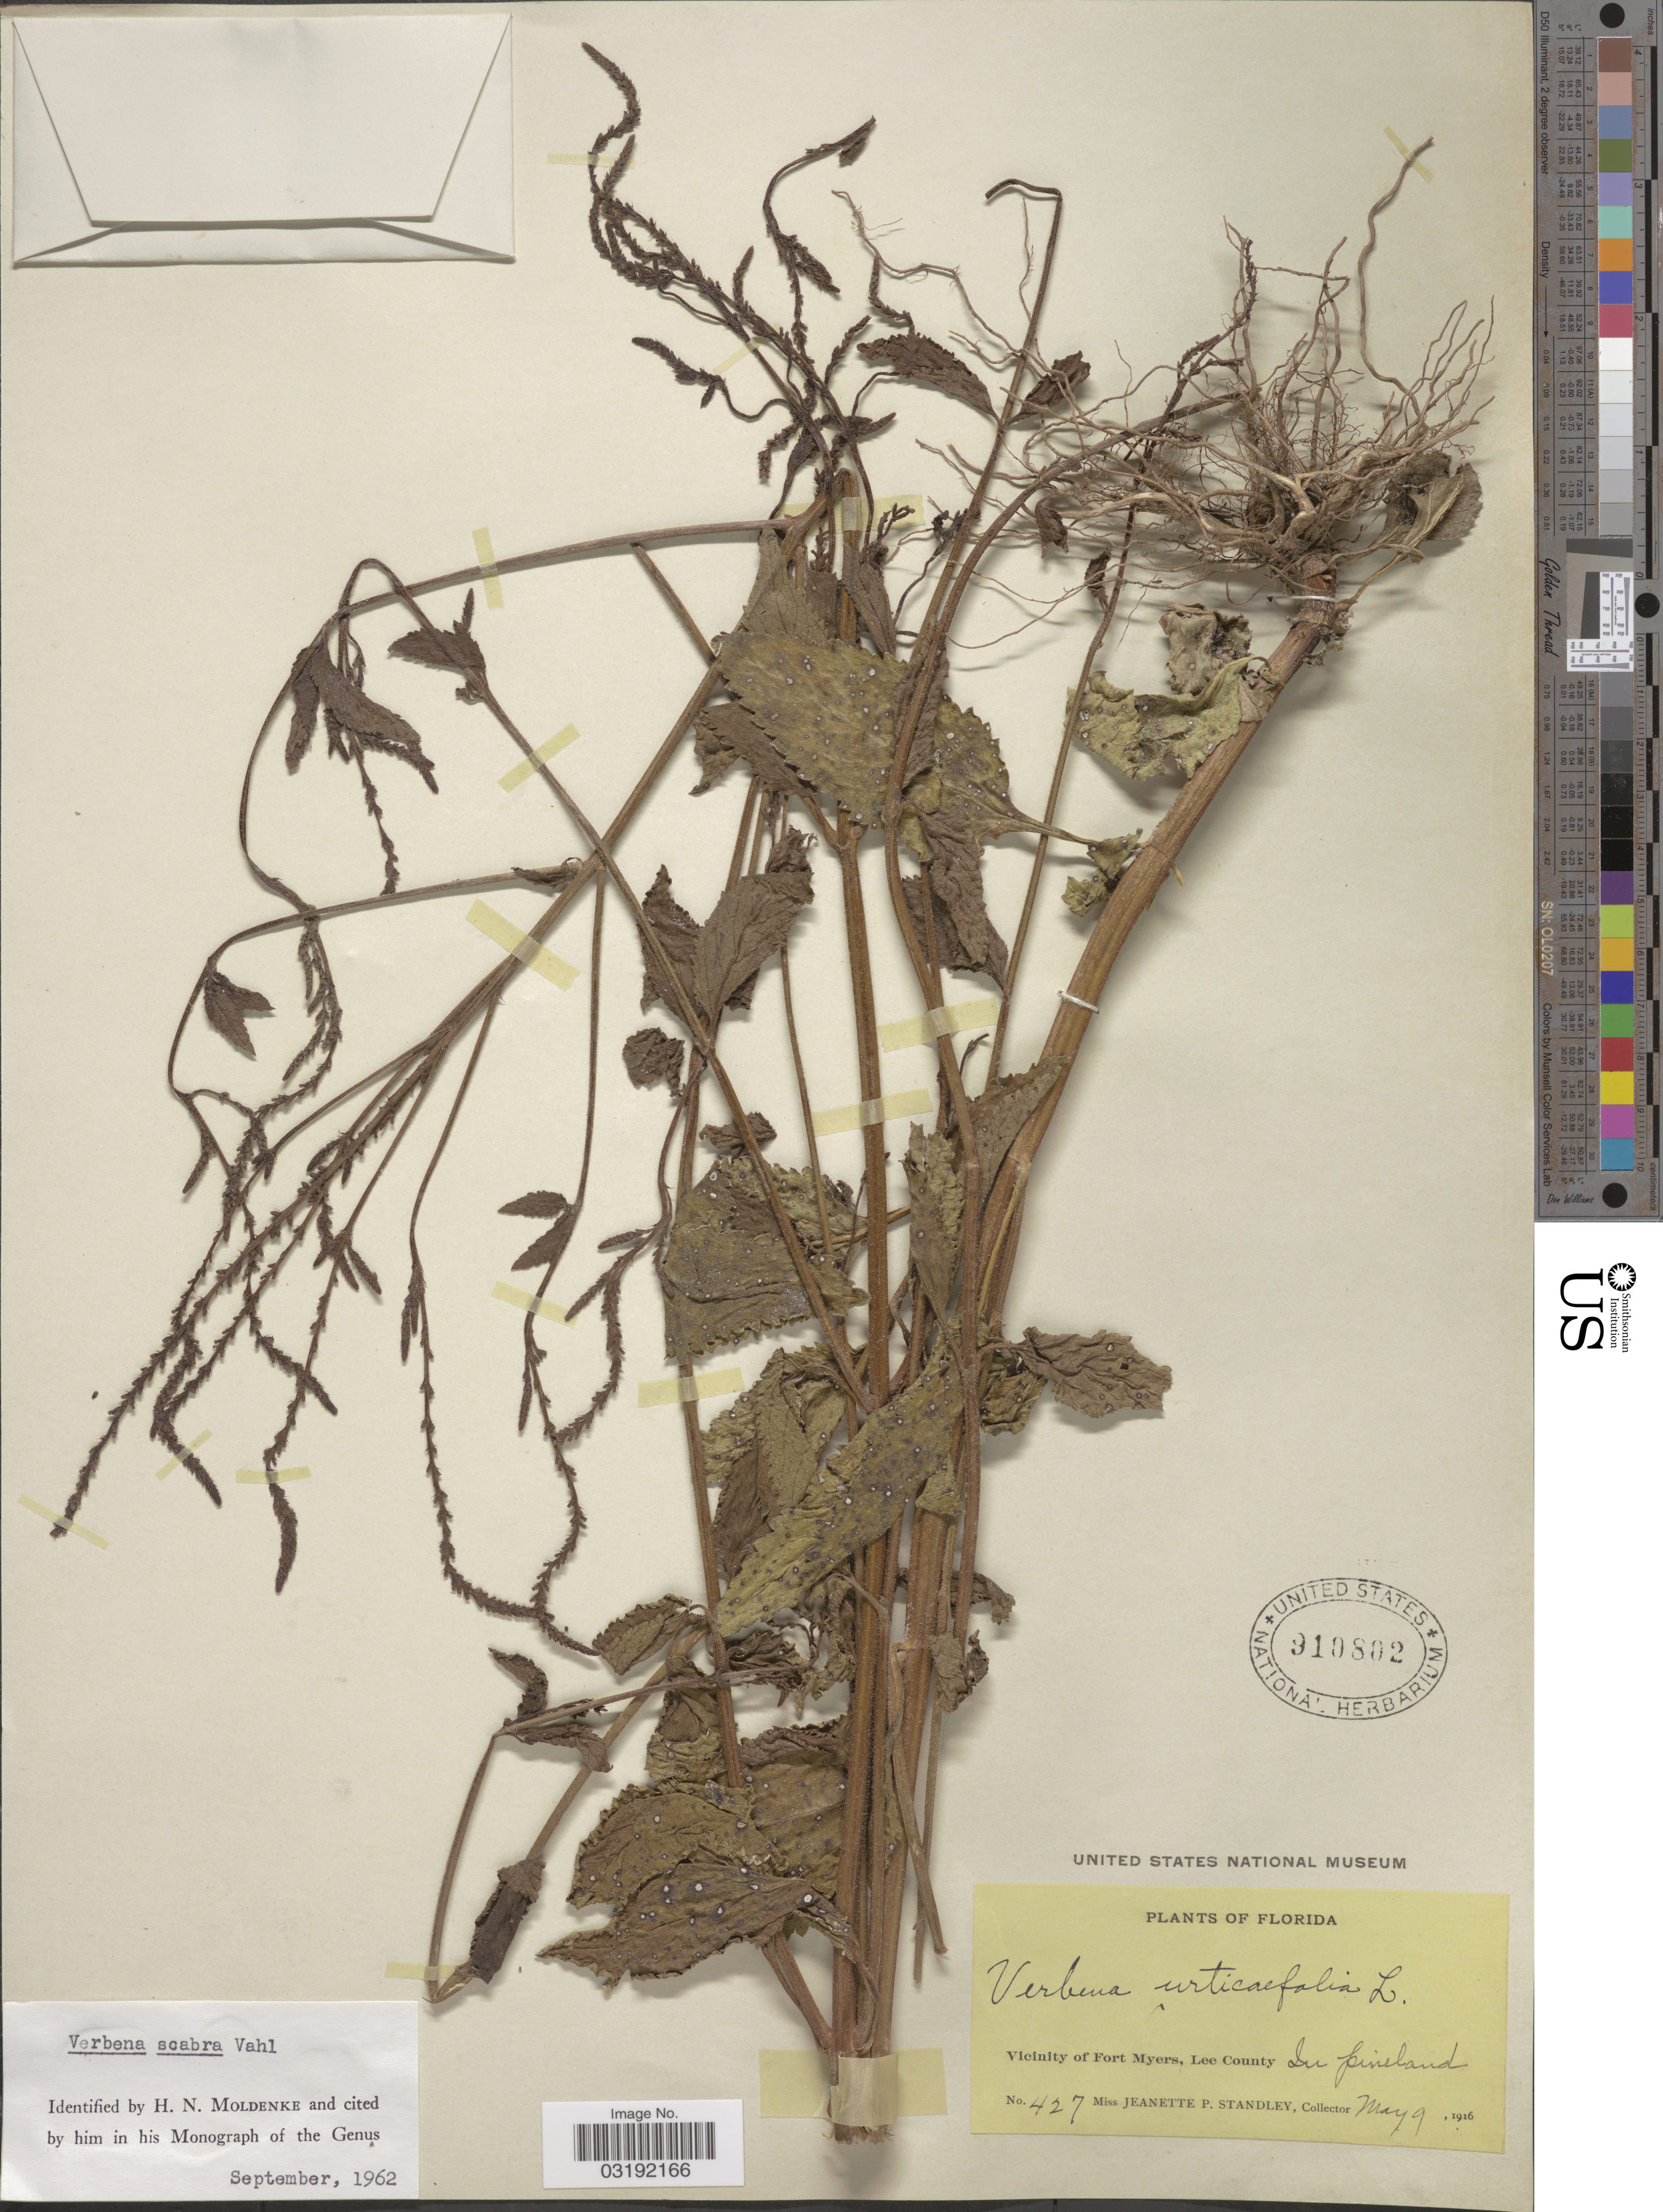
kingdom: Plantae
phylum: Tracheophyta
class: Magnoliopsida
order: Lamiales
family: Verbenaceae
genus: Verbena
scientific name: Verbena scabra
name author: Vahl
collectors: J. P. Standley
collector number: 427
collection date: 1916-05-09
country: United States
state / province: Florida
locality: Vicinity of Fort Myers, Lee County.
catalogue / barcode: US 910802